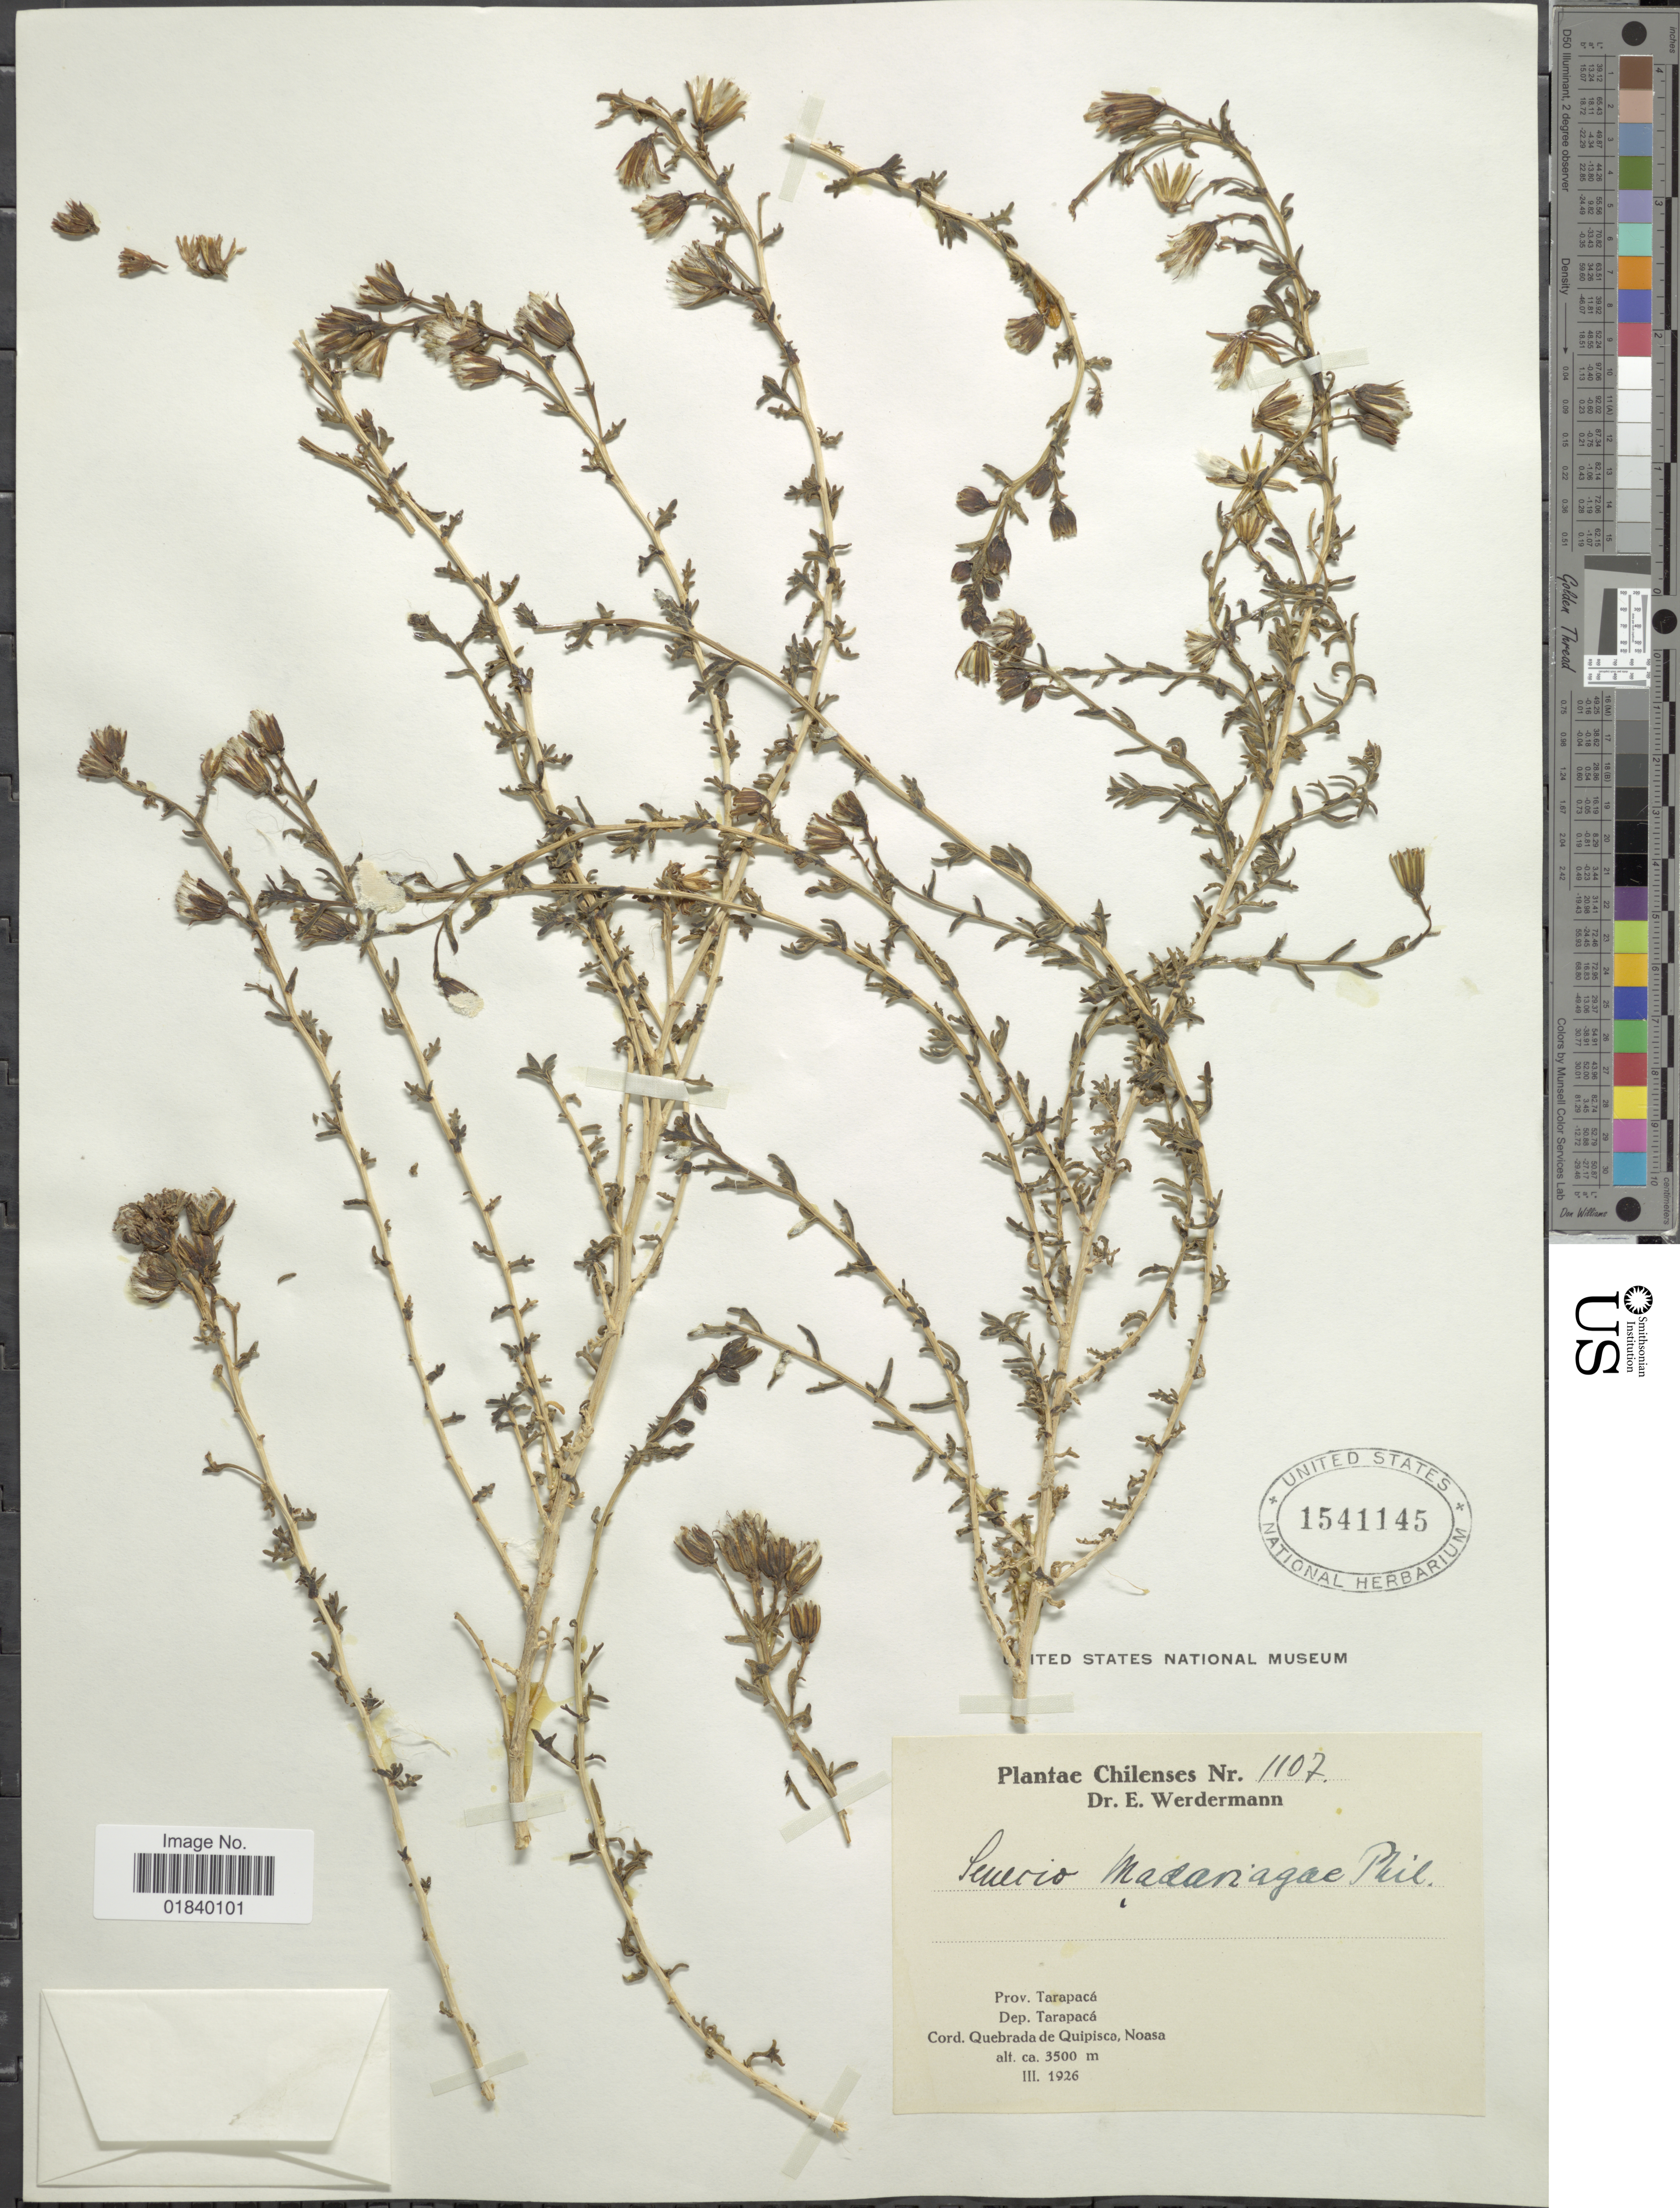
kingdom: Plantae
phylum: Tracheophyta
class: Magnoliopsida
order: Asterales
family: Asteraceae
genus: Senecio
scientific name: Senecio madariagae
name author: Phil.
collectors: E. Werdermann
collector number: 1107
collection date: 1926-03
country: Chile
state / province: Tarapacá (I)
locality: Prov. Tarapaca. Dep. Tarapaca. Cord. Quebrada de Quipisca, Noasa.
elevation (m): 3500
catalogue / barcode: US 1541145